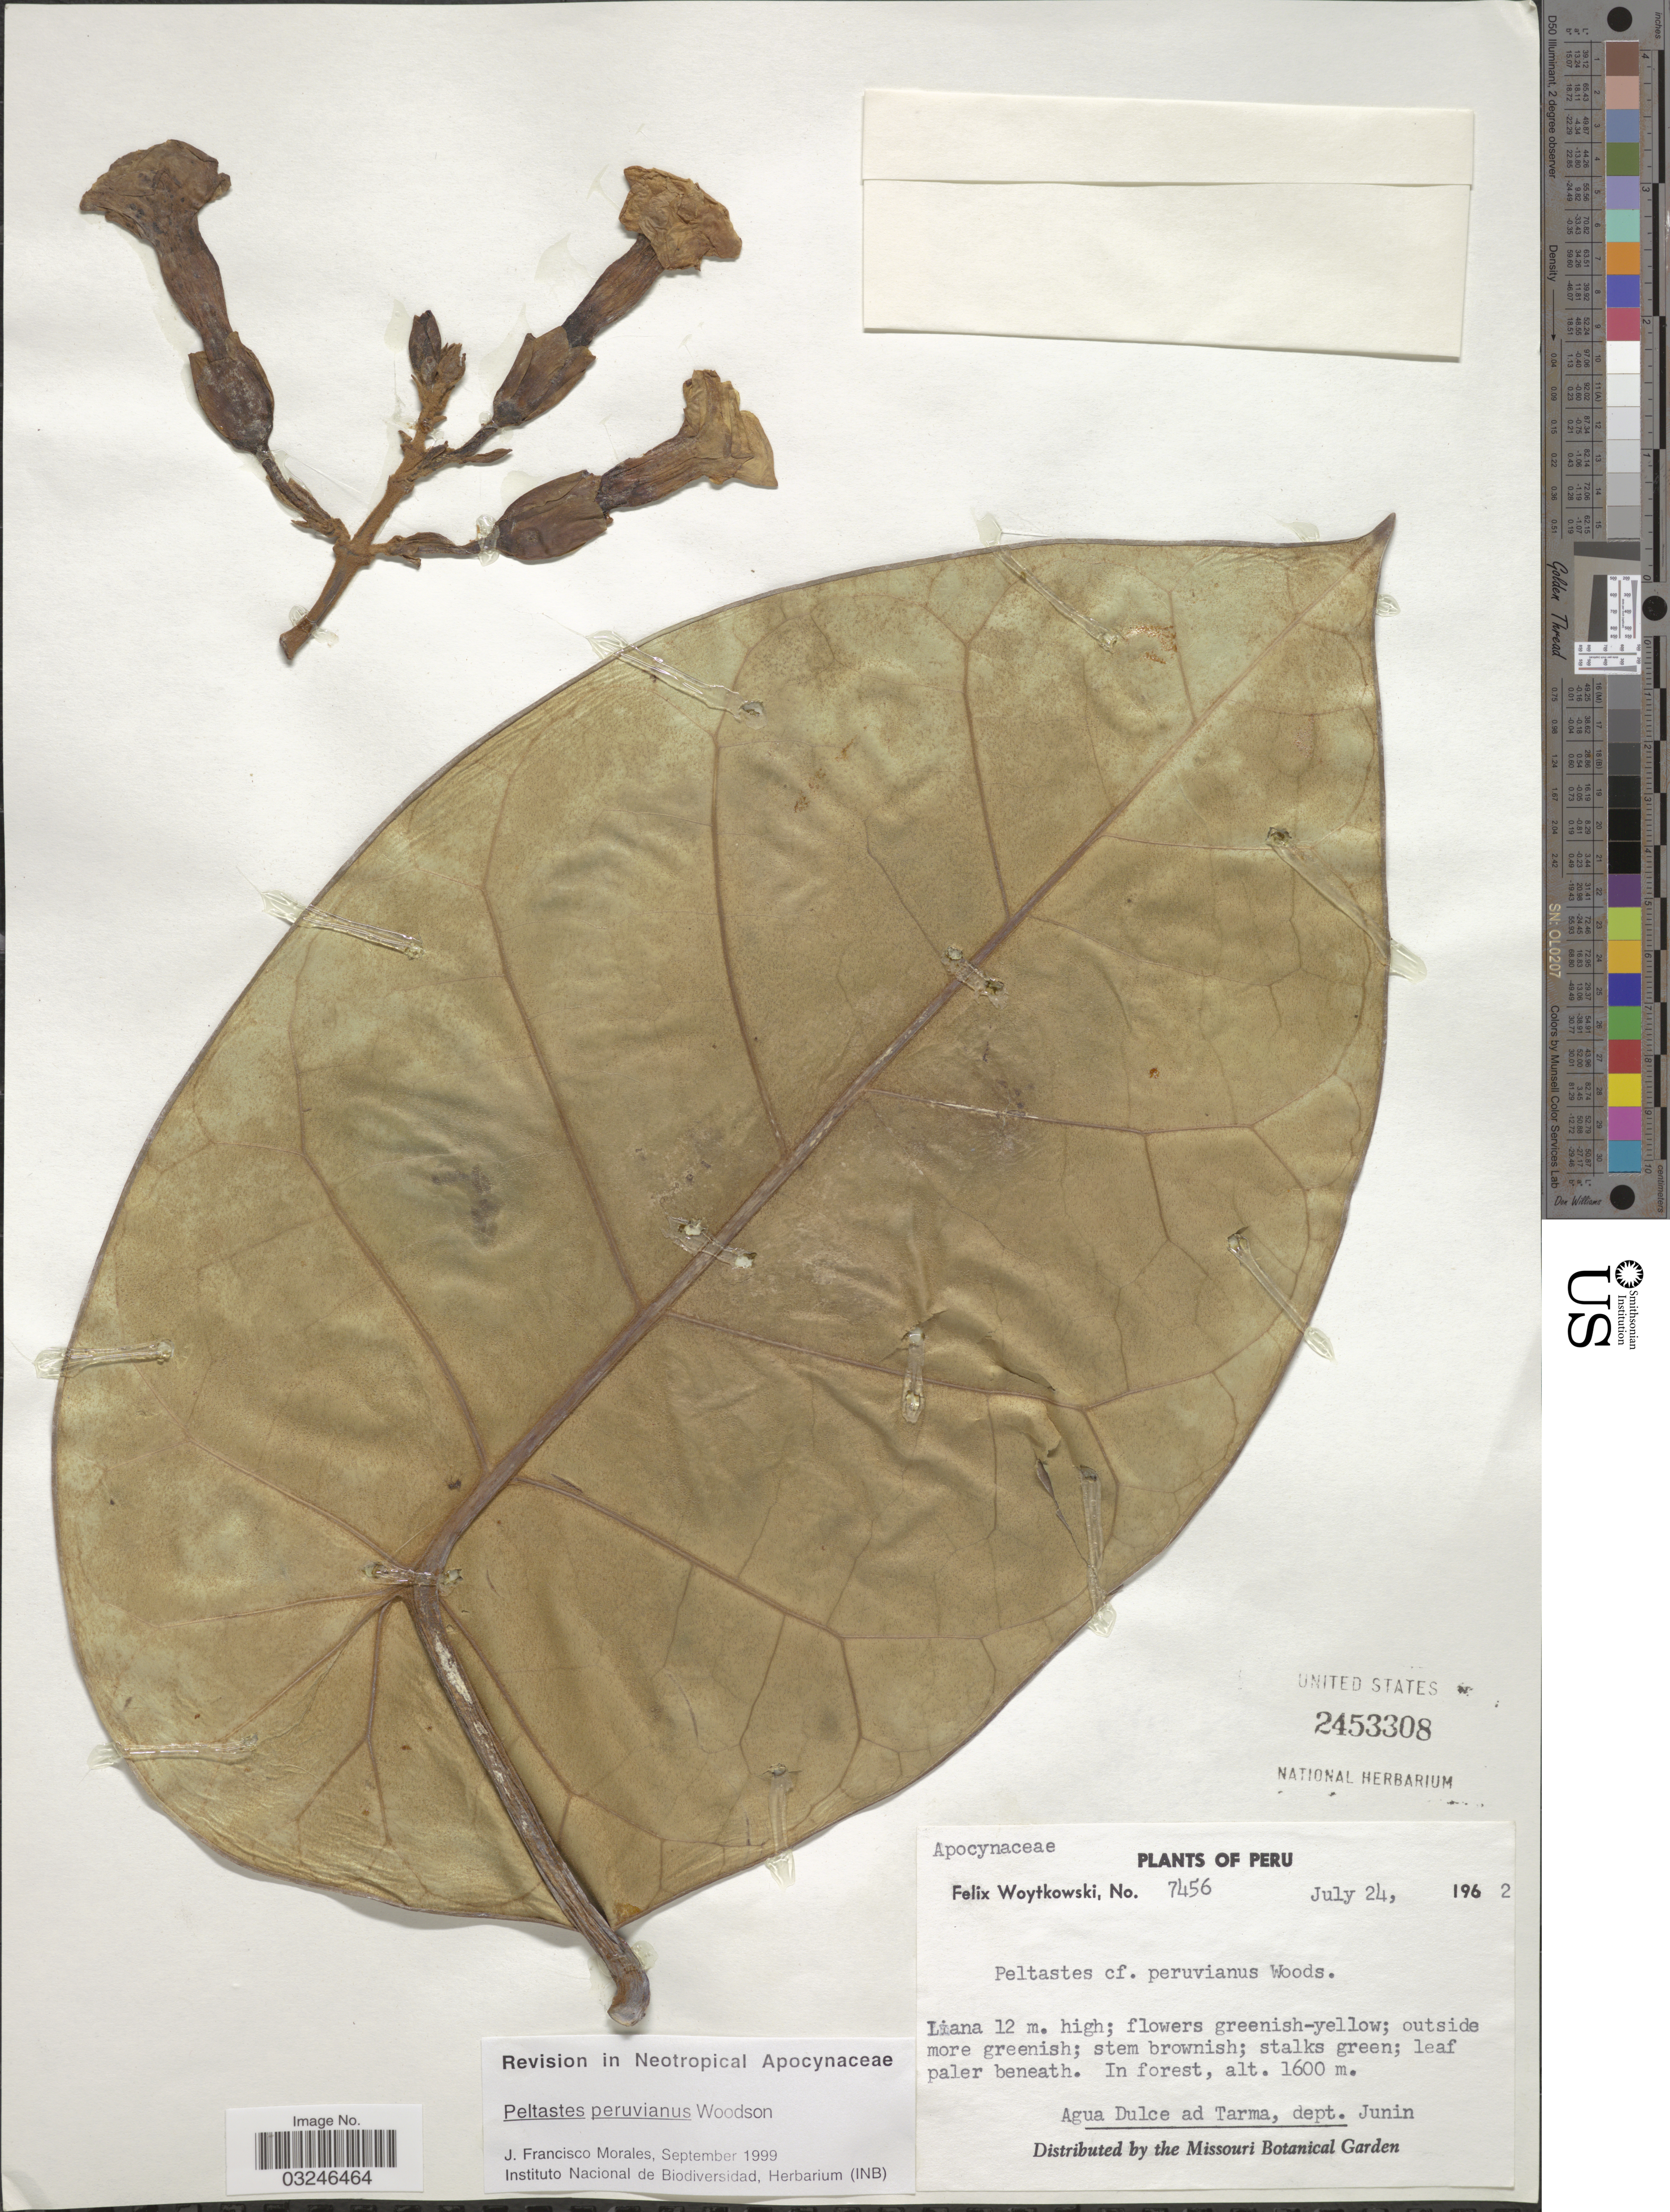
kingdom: Plantae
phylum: Tracheophyta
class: Magnoliopsida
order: Gentianales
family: Apocynaceae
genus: Peltastes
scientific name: Peltastes peruvianus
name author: Woodson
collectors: F. Woytkowski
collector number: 7456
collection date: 1962-07-24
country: Peru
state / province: Junín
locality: Agua Dulce ad Tarma, dept. Junin.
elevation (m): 1600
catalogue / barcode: US 2453308